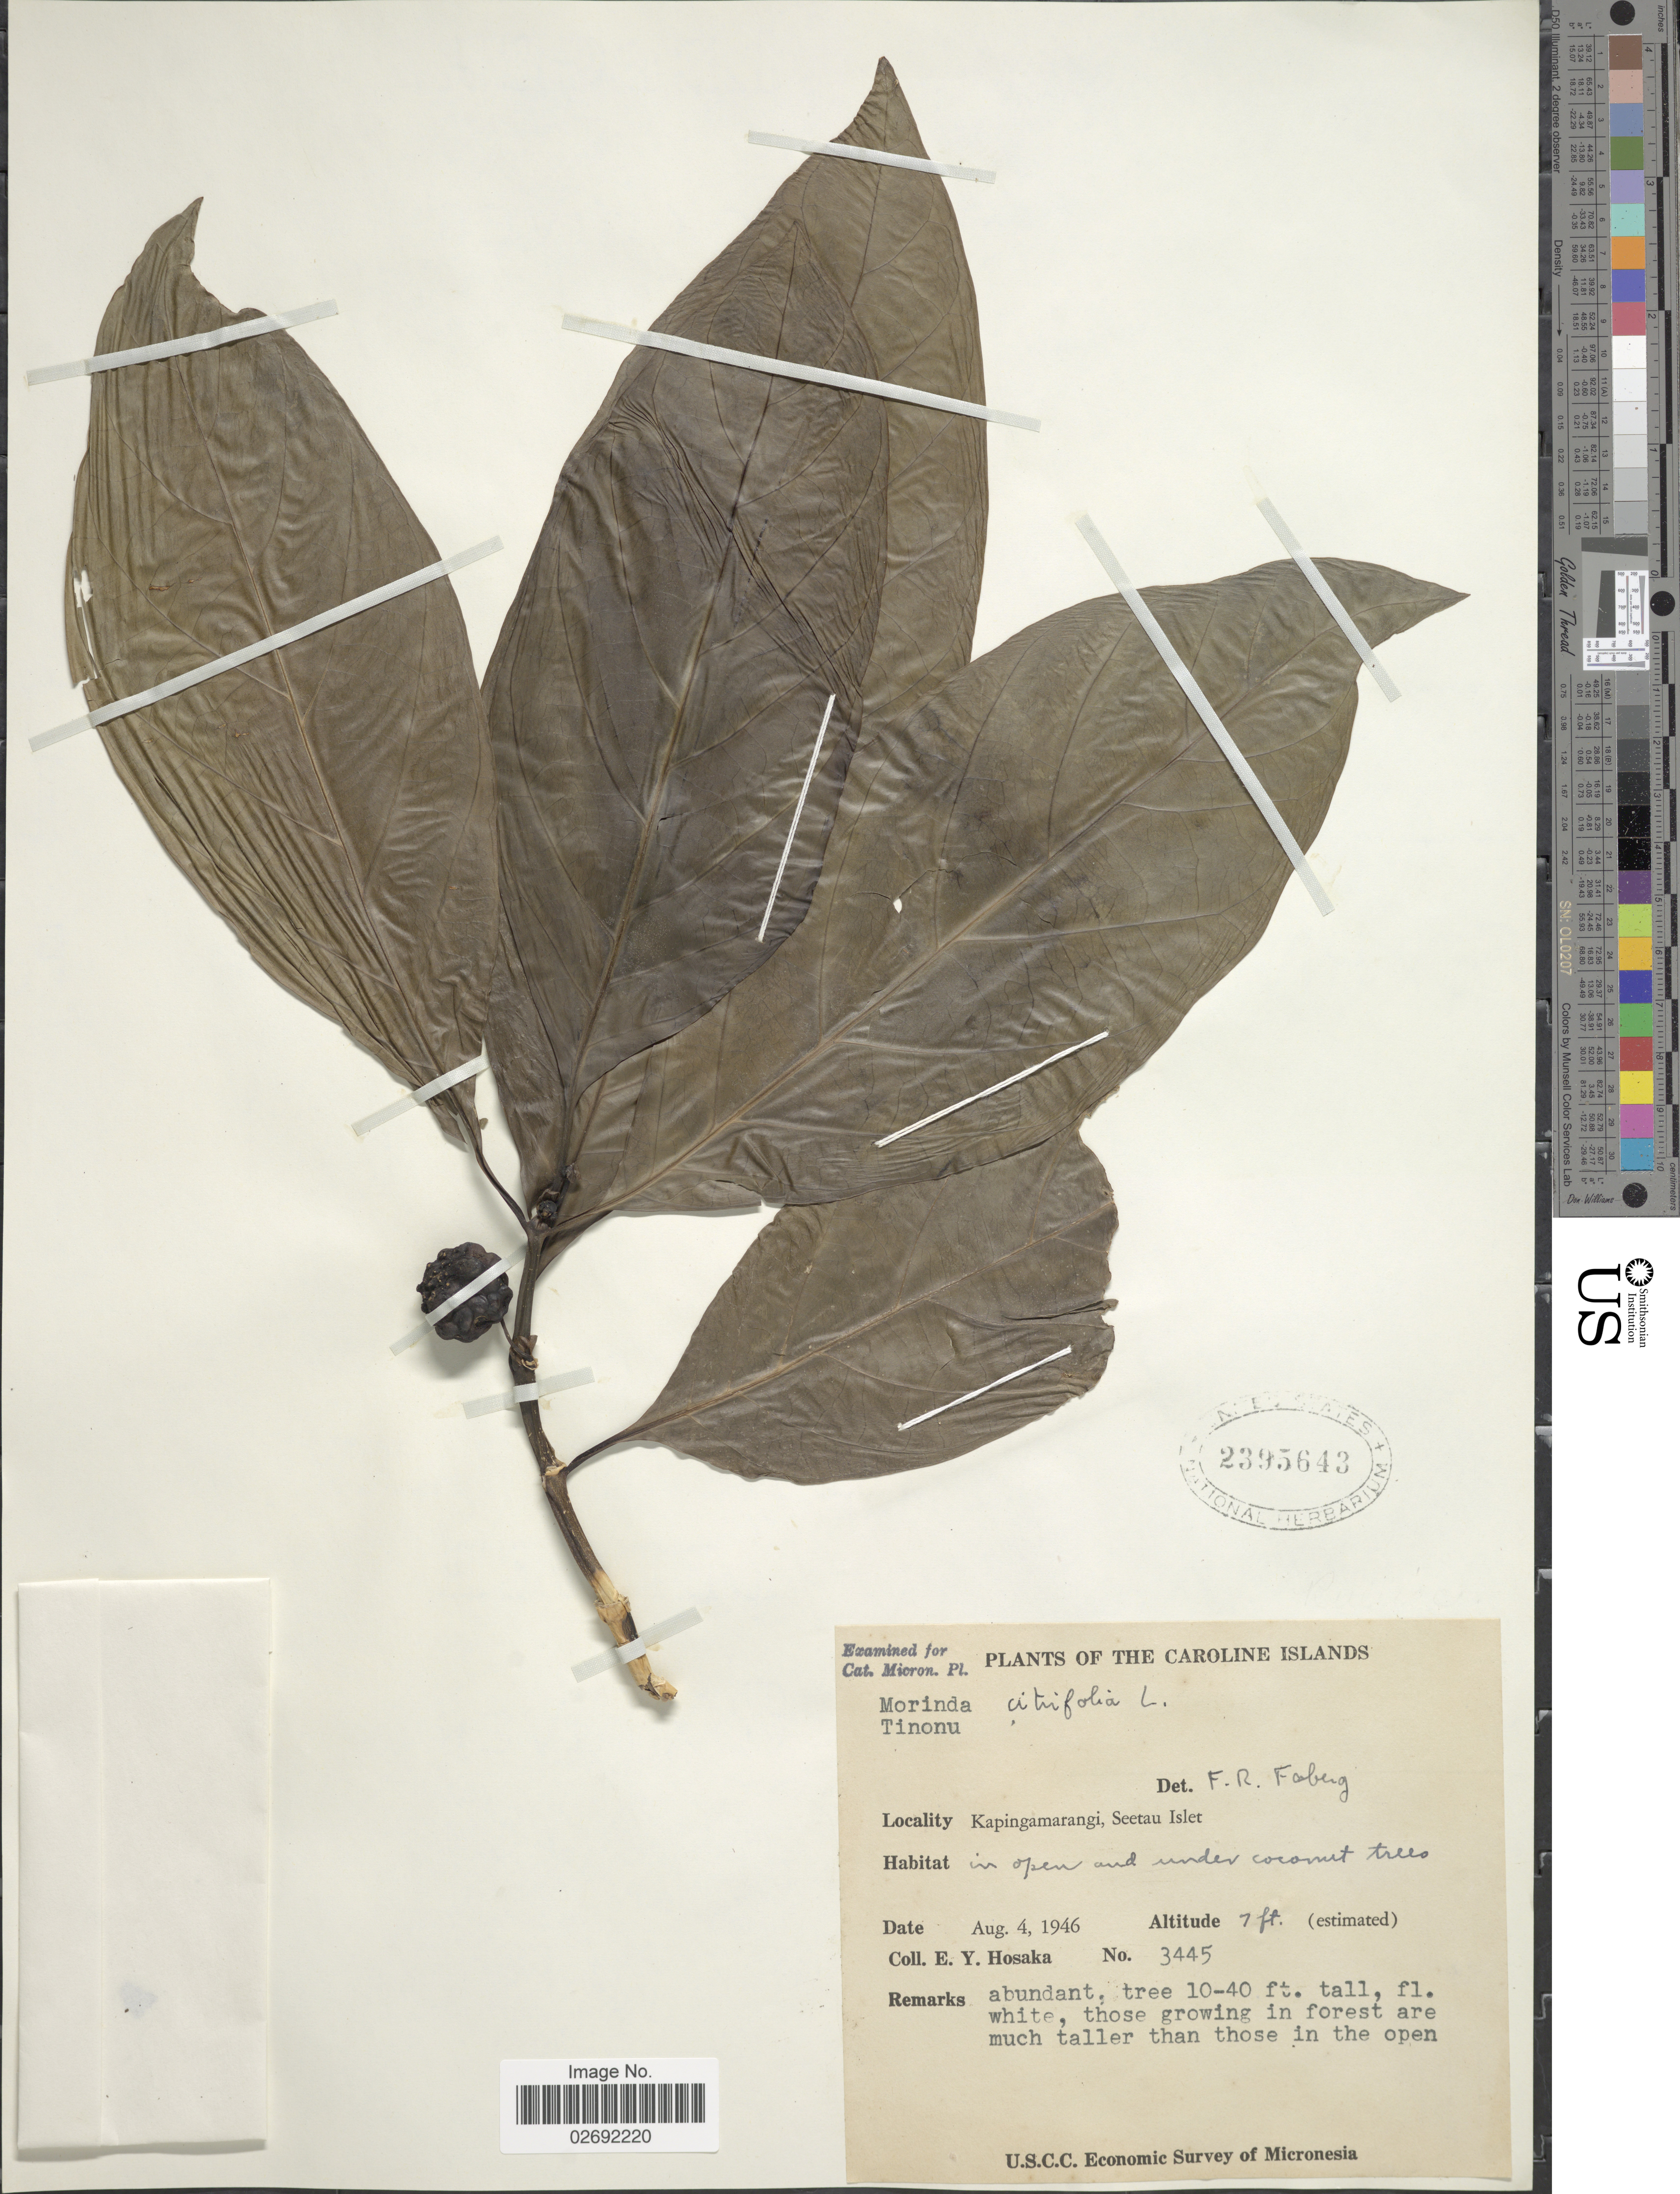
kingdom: Plantae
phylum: Tracheophyta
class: Magnoliopsida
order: Gentianales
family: Rubiaceae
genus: Morinda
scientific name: Morinda citrifolia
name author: L.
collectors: E. Y. Hosaka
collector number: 3445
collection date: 1946-08-04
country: Micronesia, Federated States of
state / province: Pohnpei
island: Kapingamarangi Atoll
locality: Caroline Islands. Kapingamarangi, Seetau Islet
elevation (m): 2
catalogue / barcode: US 2395643